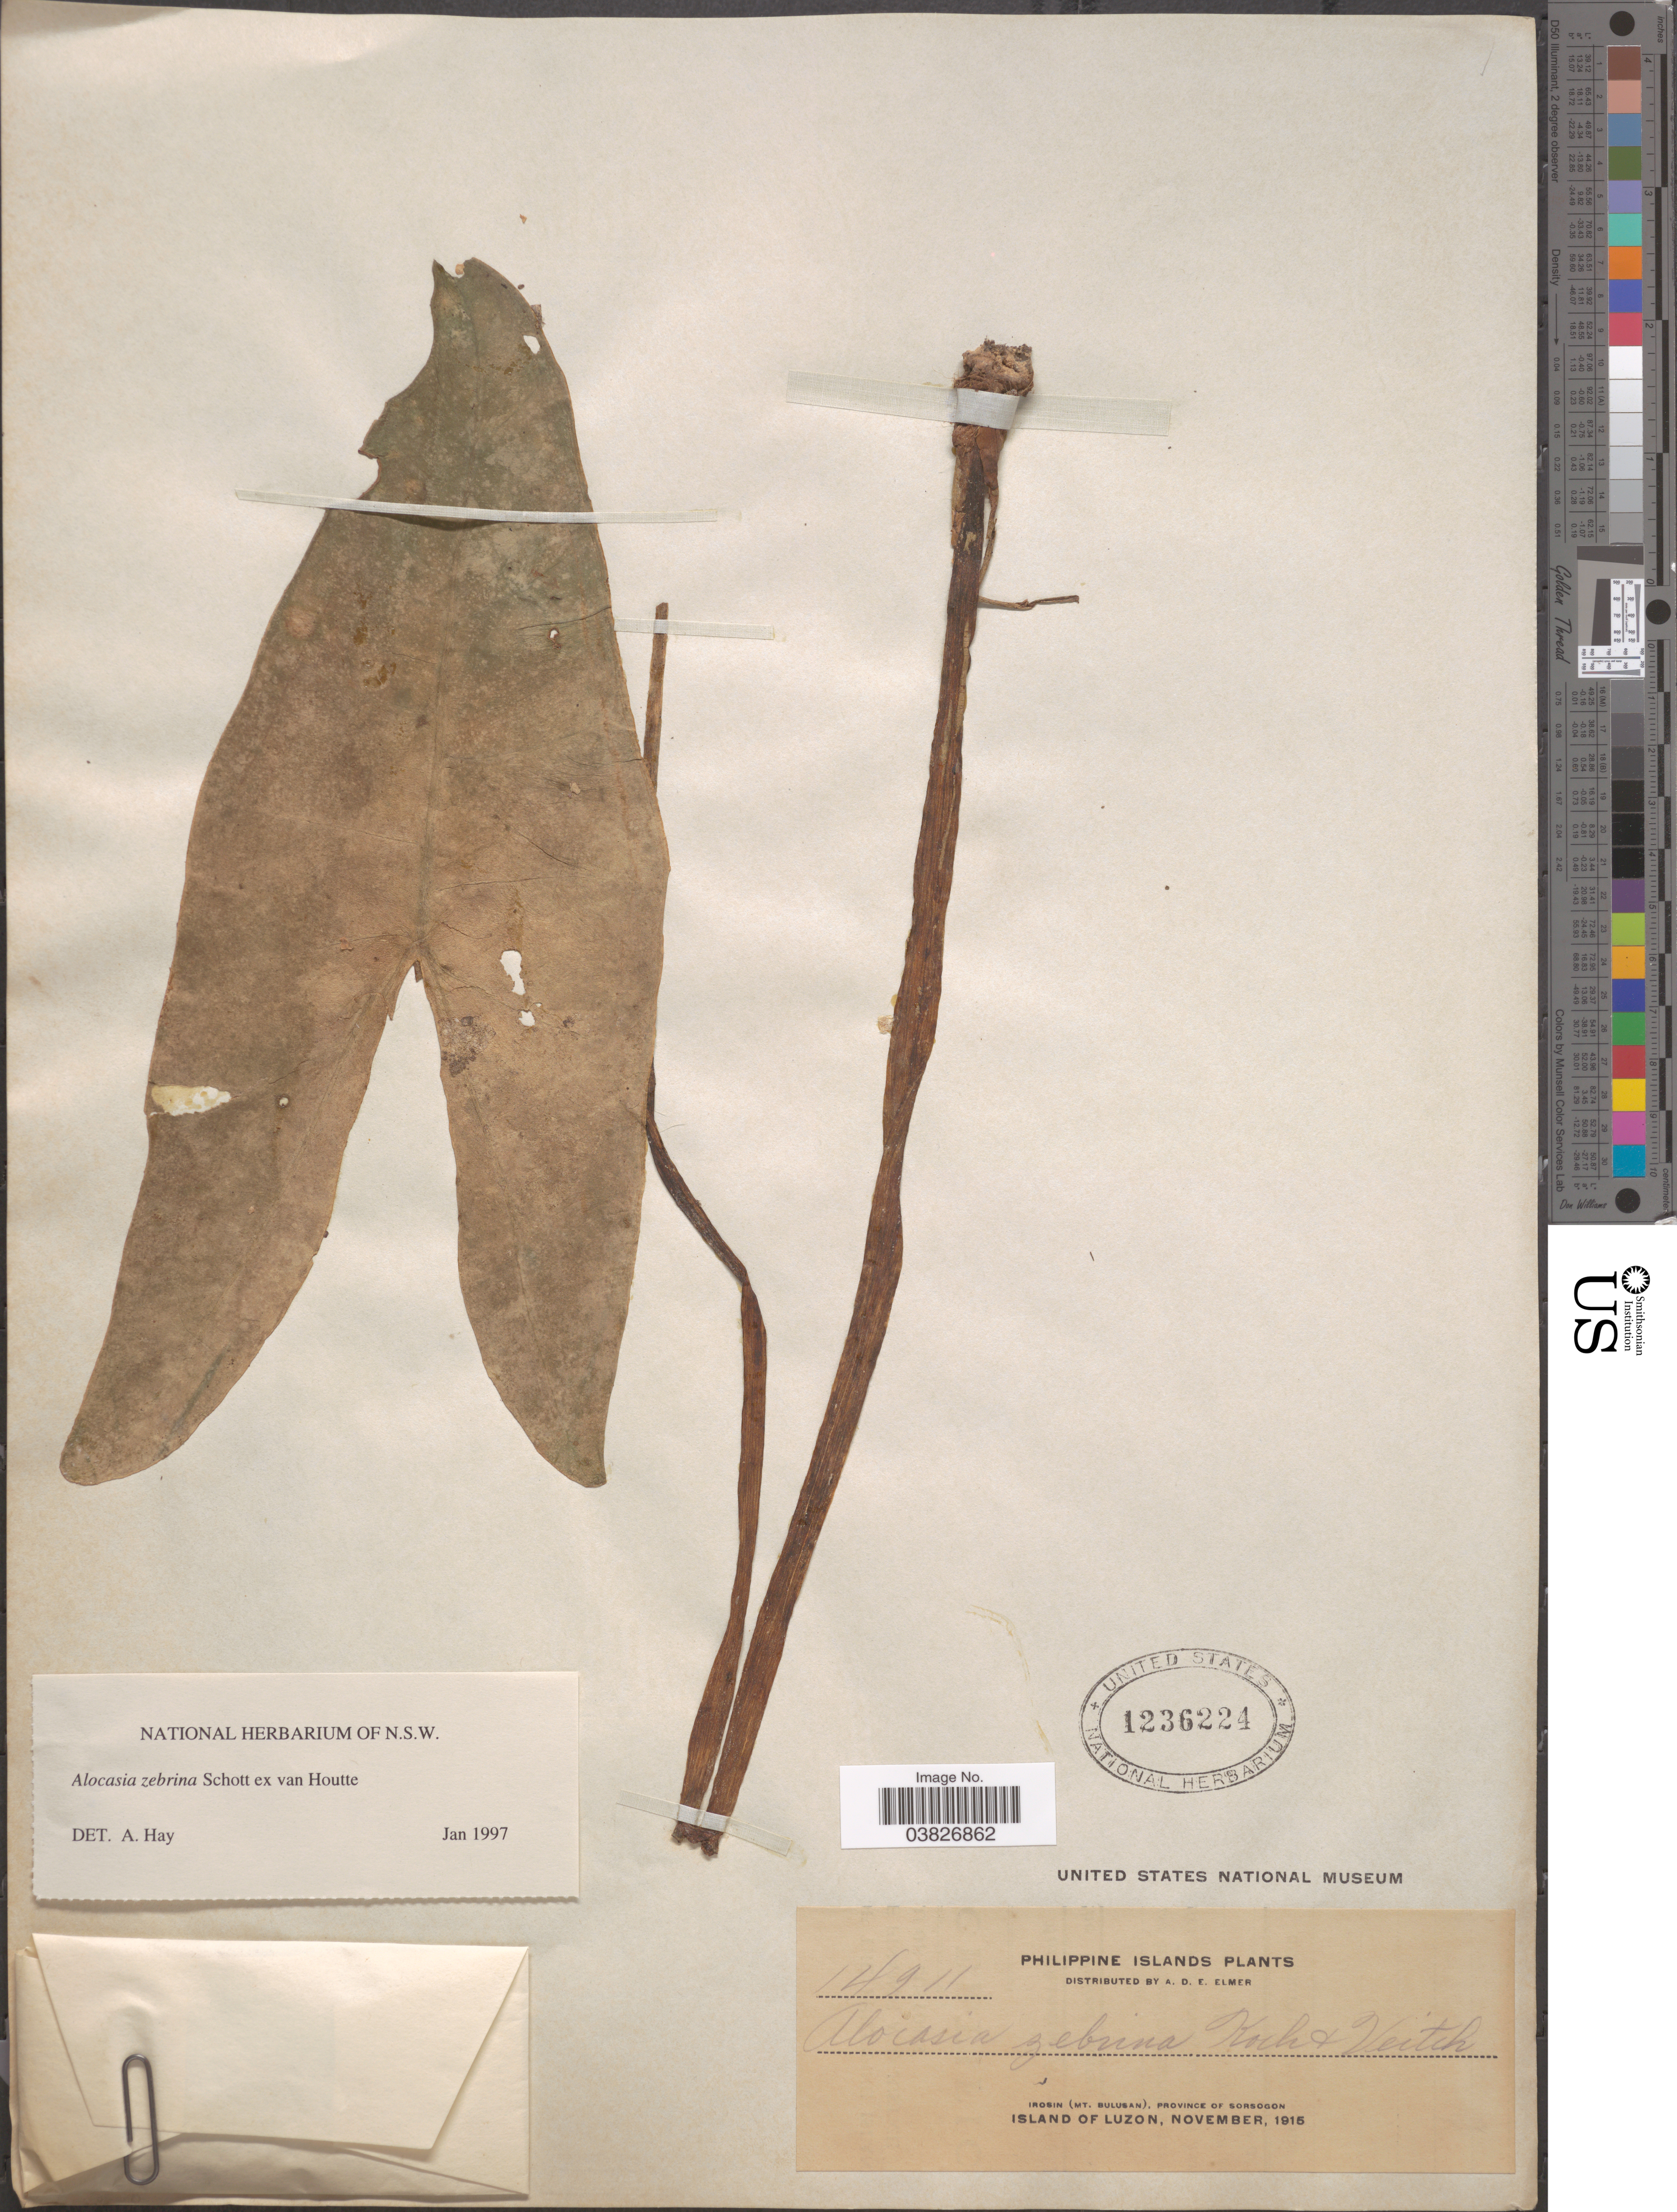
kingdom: Plantae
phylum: Tracheophyta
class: Liliopsida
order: Alismatales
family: Araceae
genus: Alocasia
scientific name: Alocasia zebrina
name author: Schott ex Van Houtte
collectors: A. D. E. Elmer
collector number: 14911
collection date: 1915-11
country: Philippines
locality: Philippine Islands. Irosin (Mt. Bulusan), Povince of Sorsogon. Island of Luzon.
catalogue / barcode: US 1236224